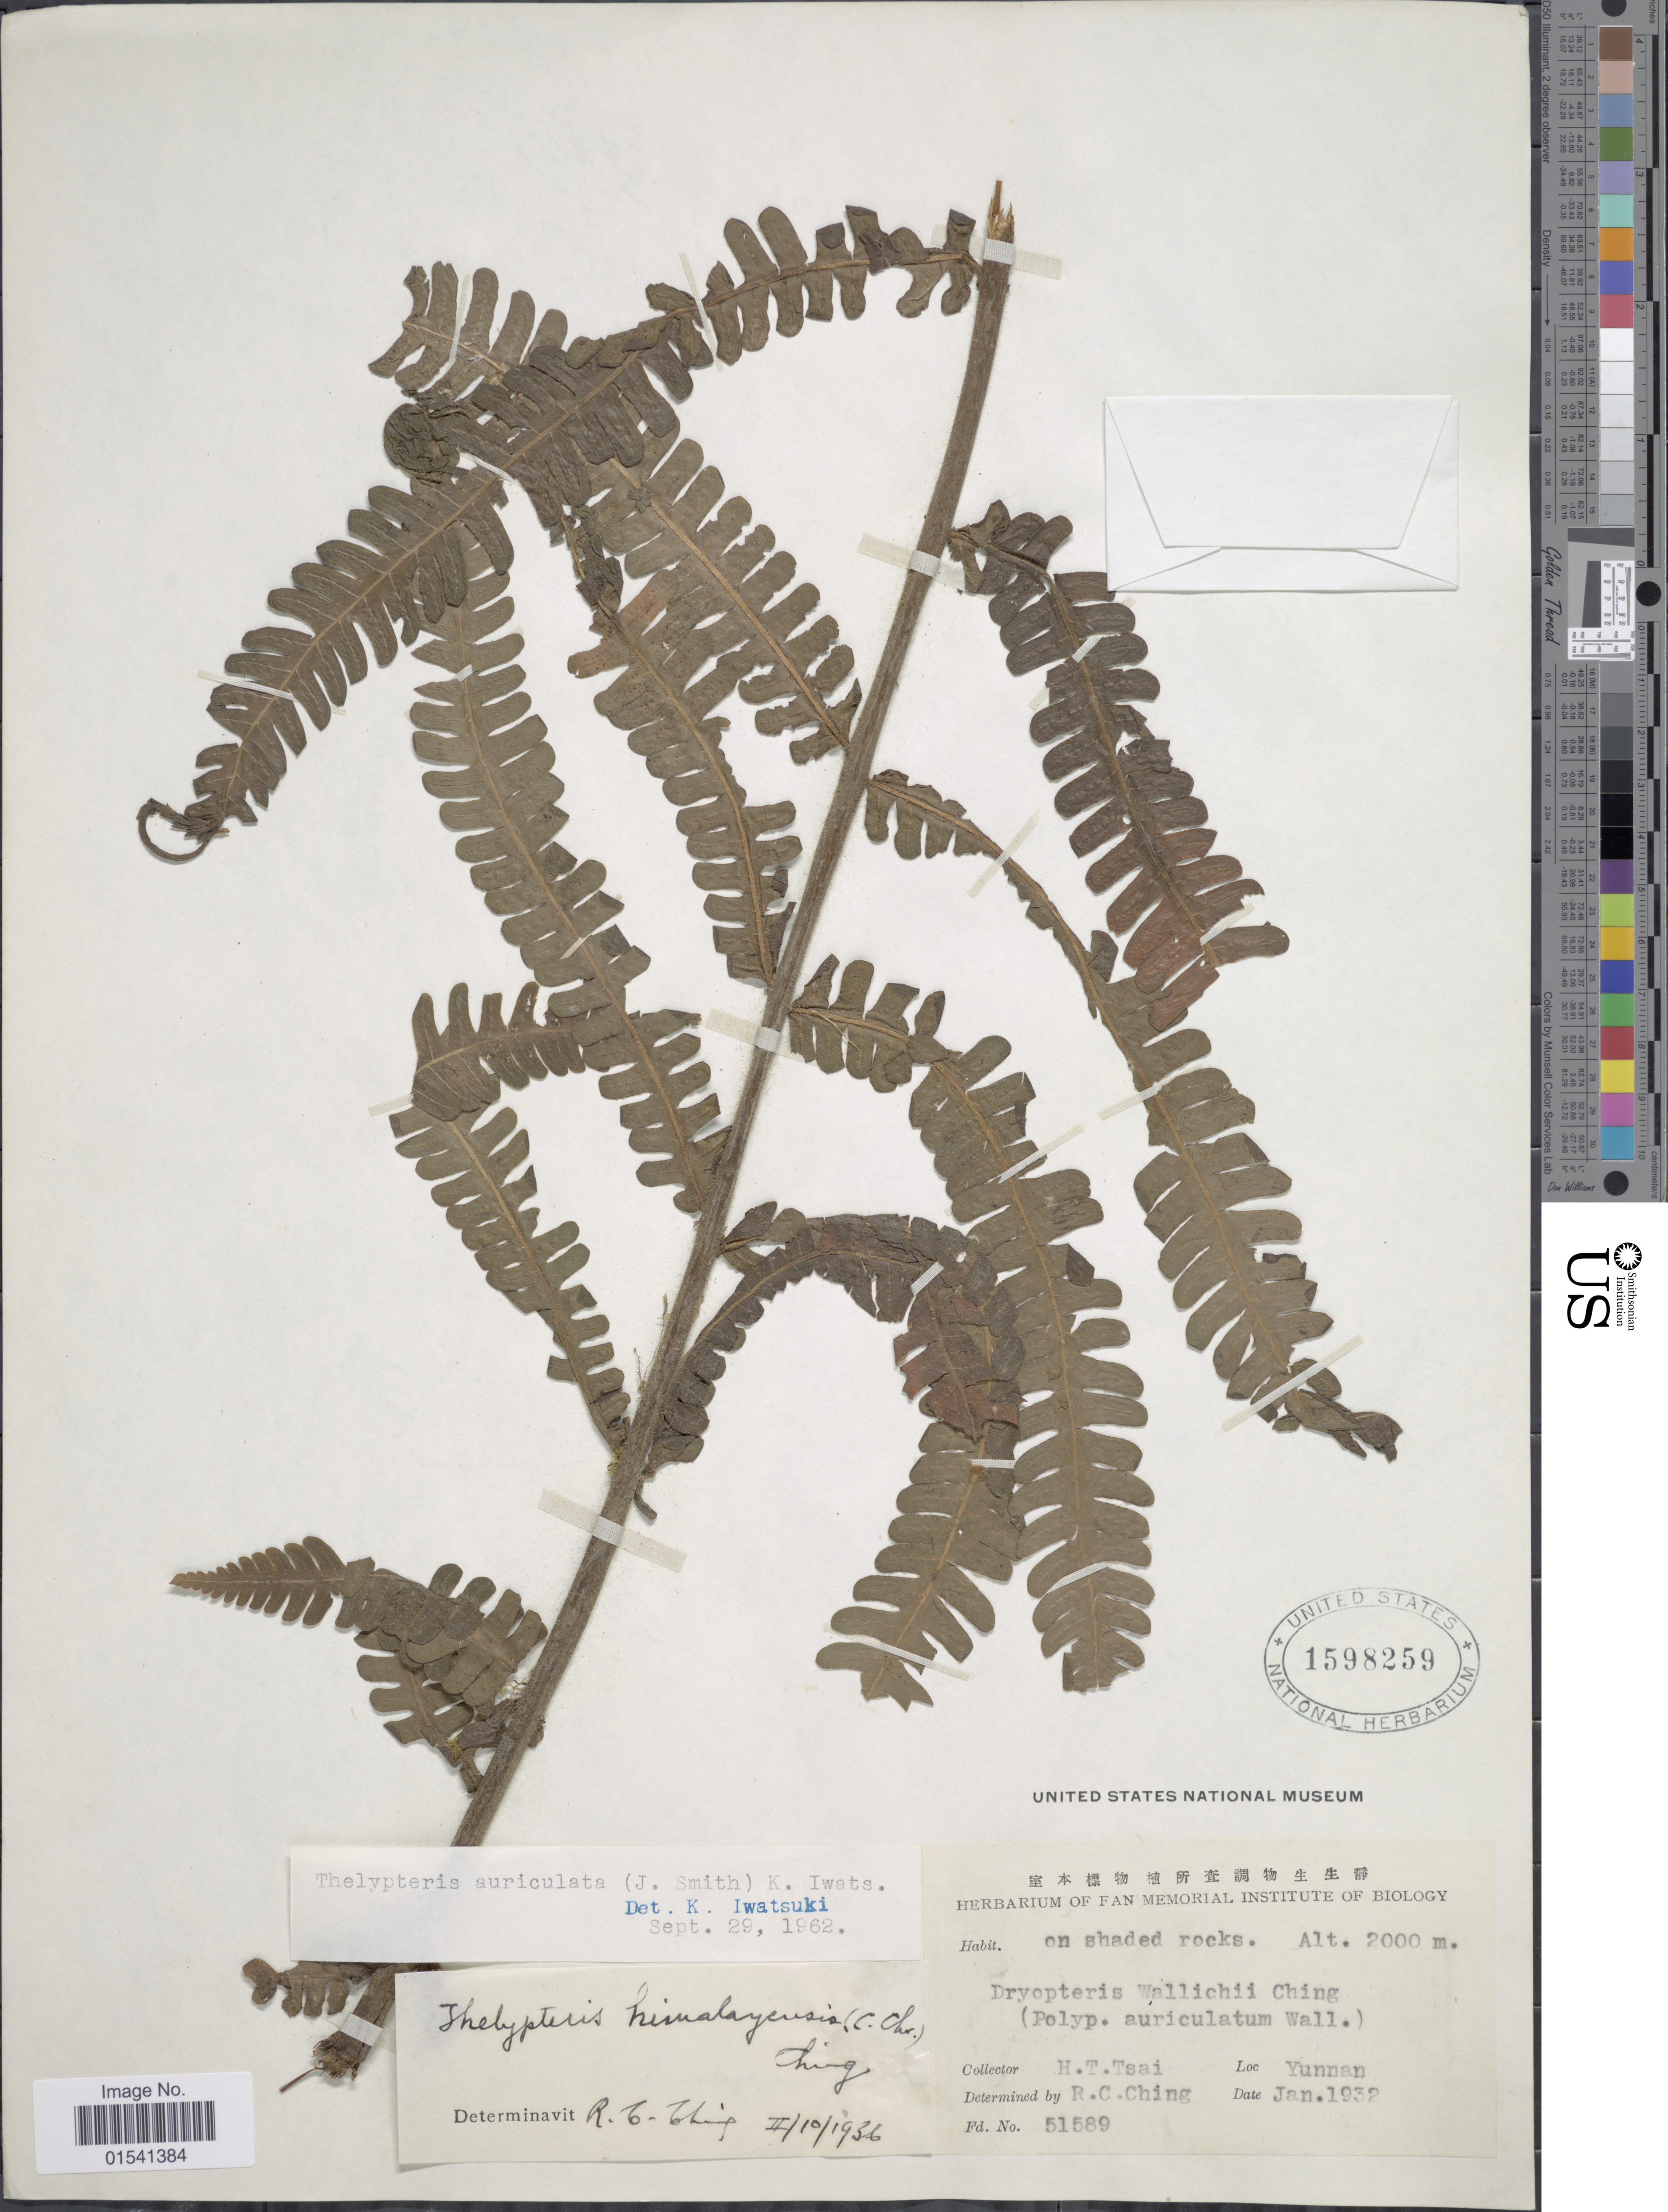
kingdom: Plantae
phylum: Tracheophyta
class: Polypodiopsida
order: Polypodiales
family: Thelypteridaceae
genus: Cyclogramma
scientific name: Cyclogramma auriculata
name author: (J. Sm.) Ching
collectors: H. Tsai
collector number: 51589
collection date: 1932-01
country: China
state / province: Yunnan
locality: On shaded rocks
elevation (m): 2000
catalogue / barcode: US 1598259